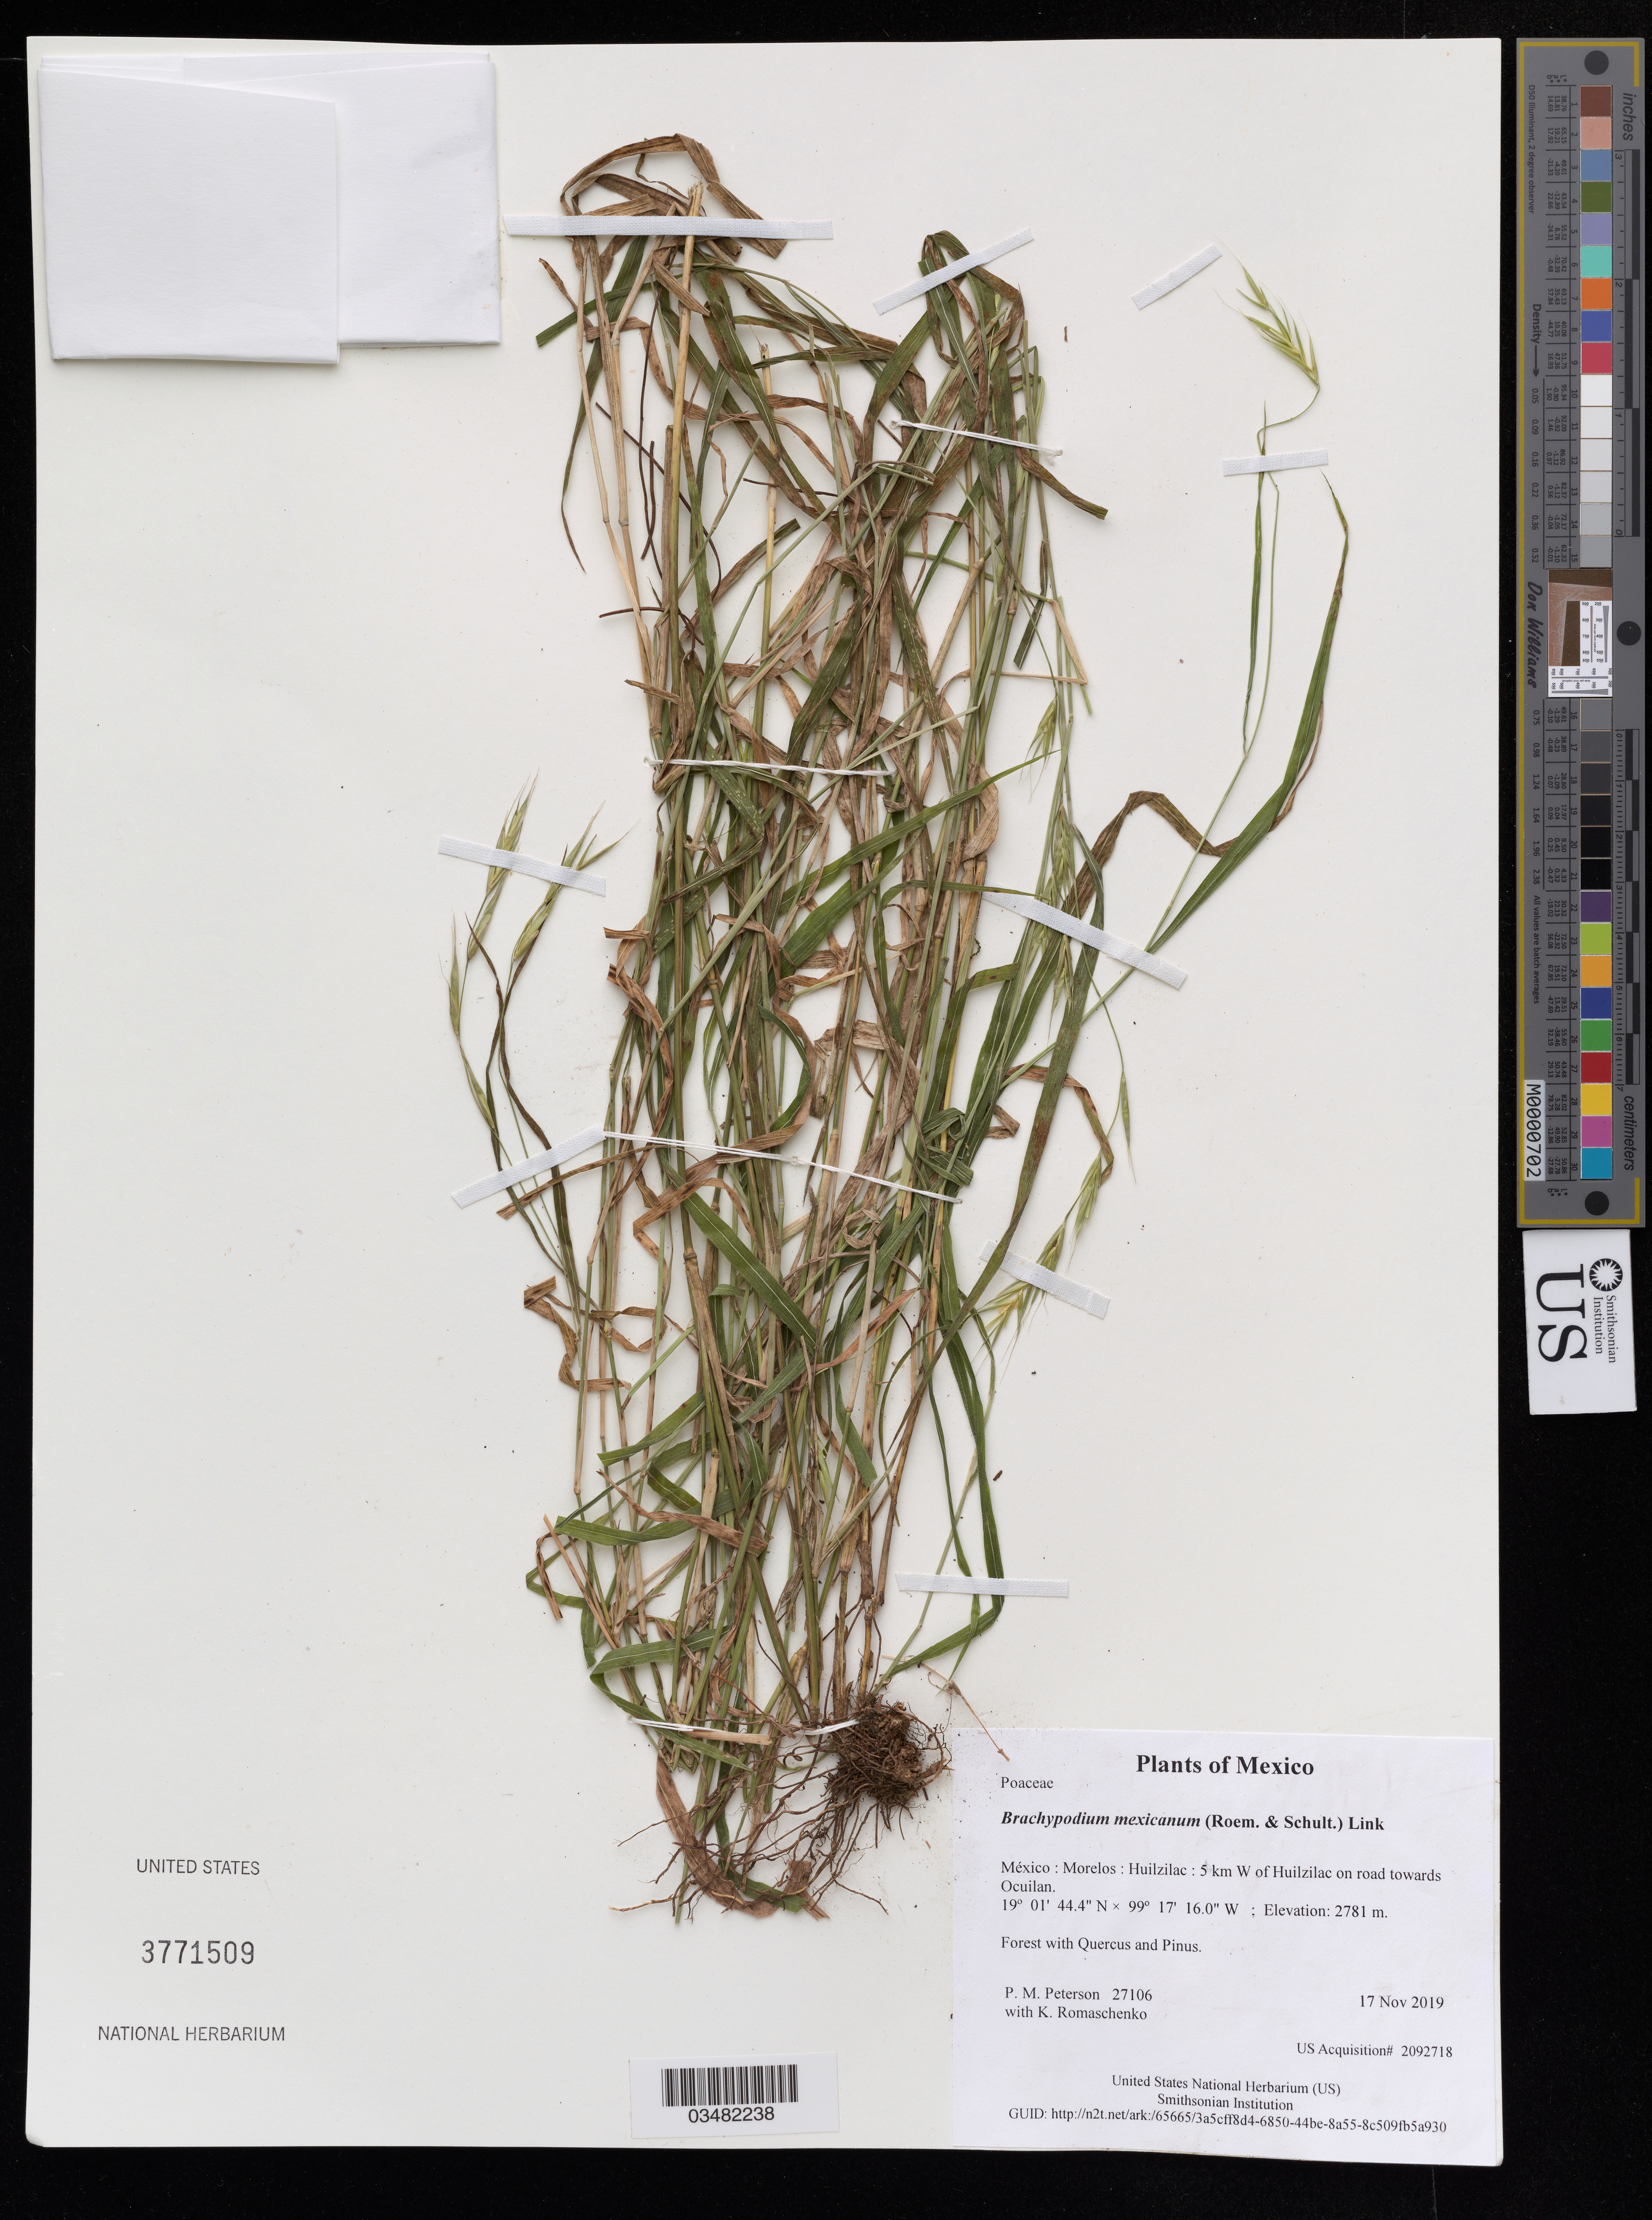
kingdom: Plantae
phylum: Tracheophyta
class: Liliopsida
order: Poales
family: Poaceae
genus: Brachypodium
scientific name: Brachypodium mexicanum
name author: (Roem. & Schult.) Link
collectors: P. M. Peterson & K. Romaschenko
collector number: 27106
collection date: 2019-11-17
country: México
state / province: Morelos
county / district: Huilzilac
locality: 5 km W of Huilzilac on road towards Ocuilan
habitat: Forest with Quercus and Pinus.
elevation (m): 2781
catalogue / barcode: US 3771509